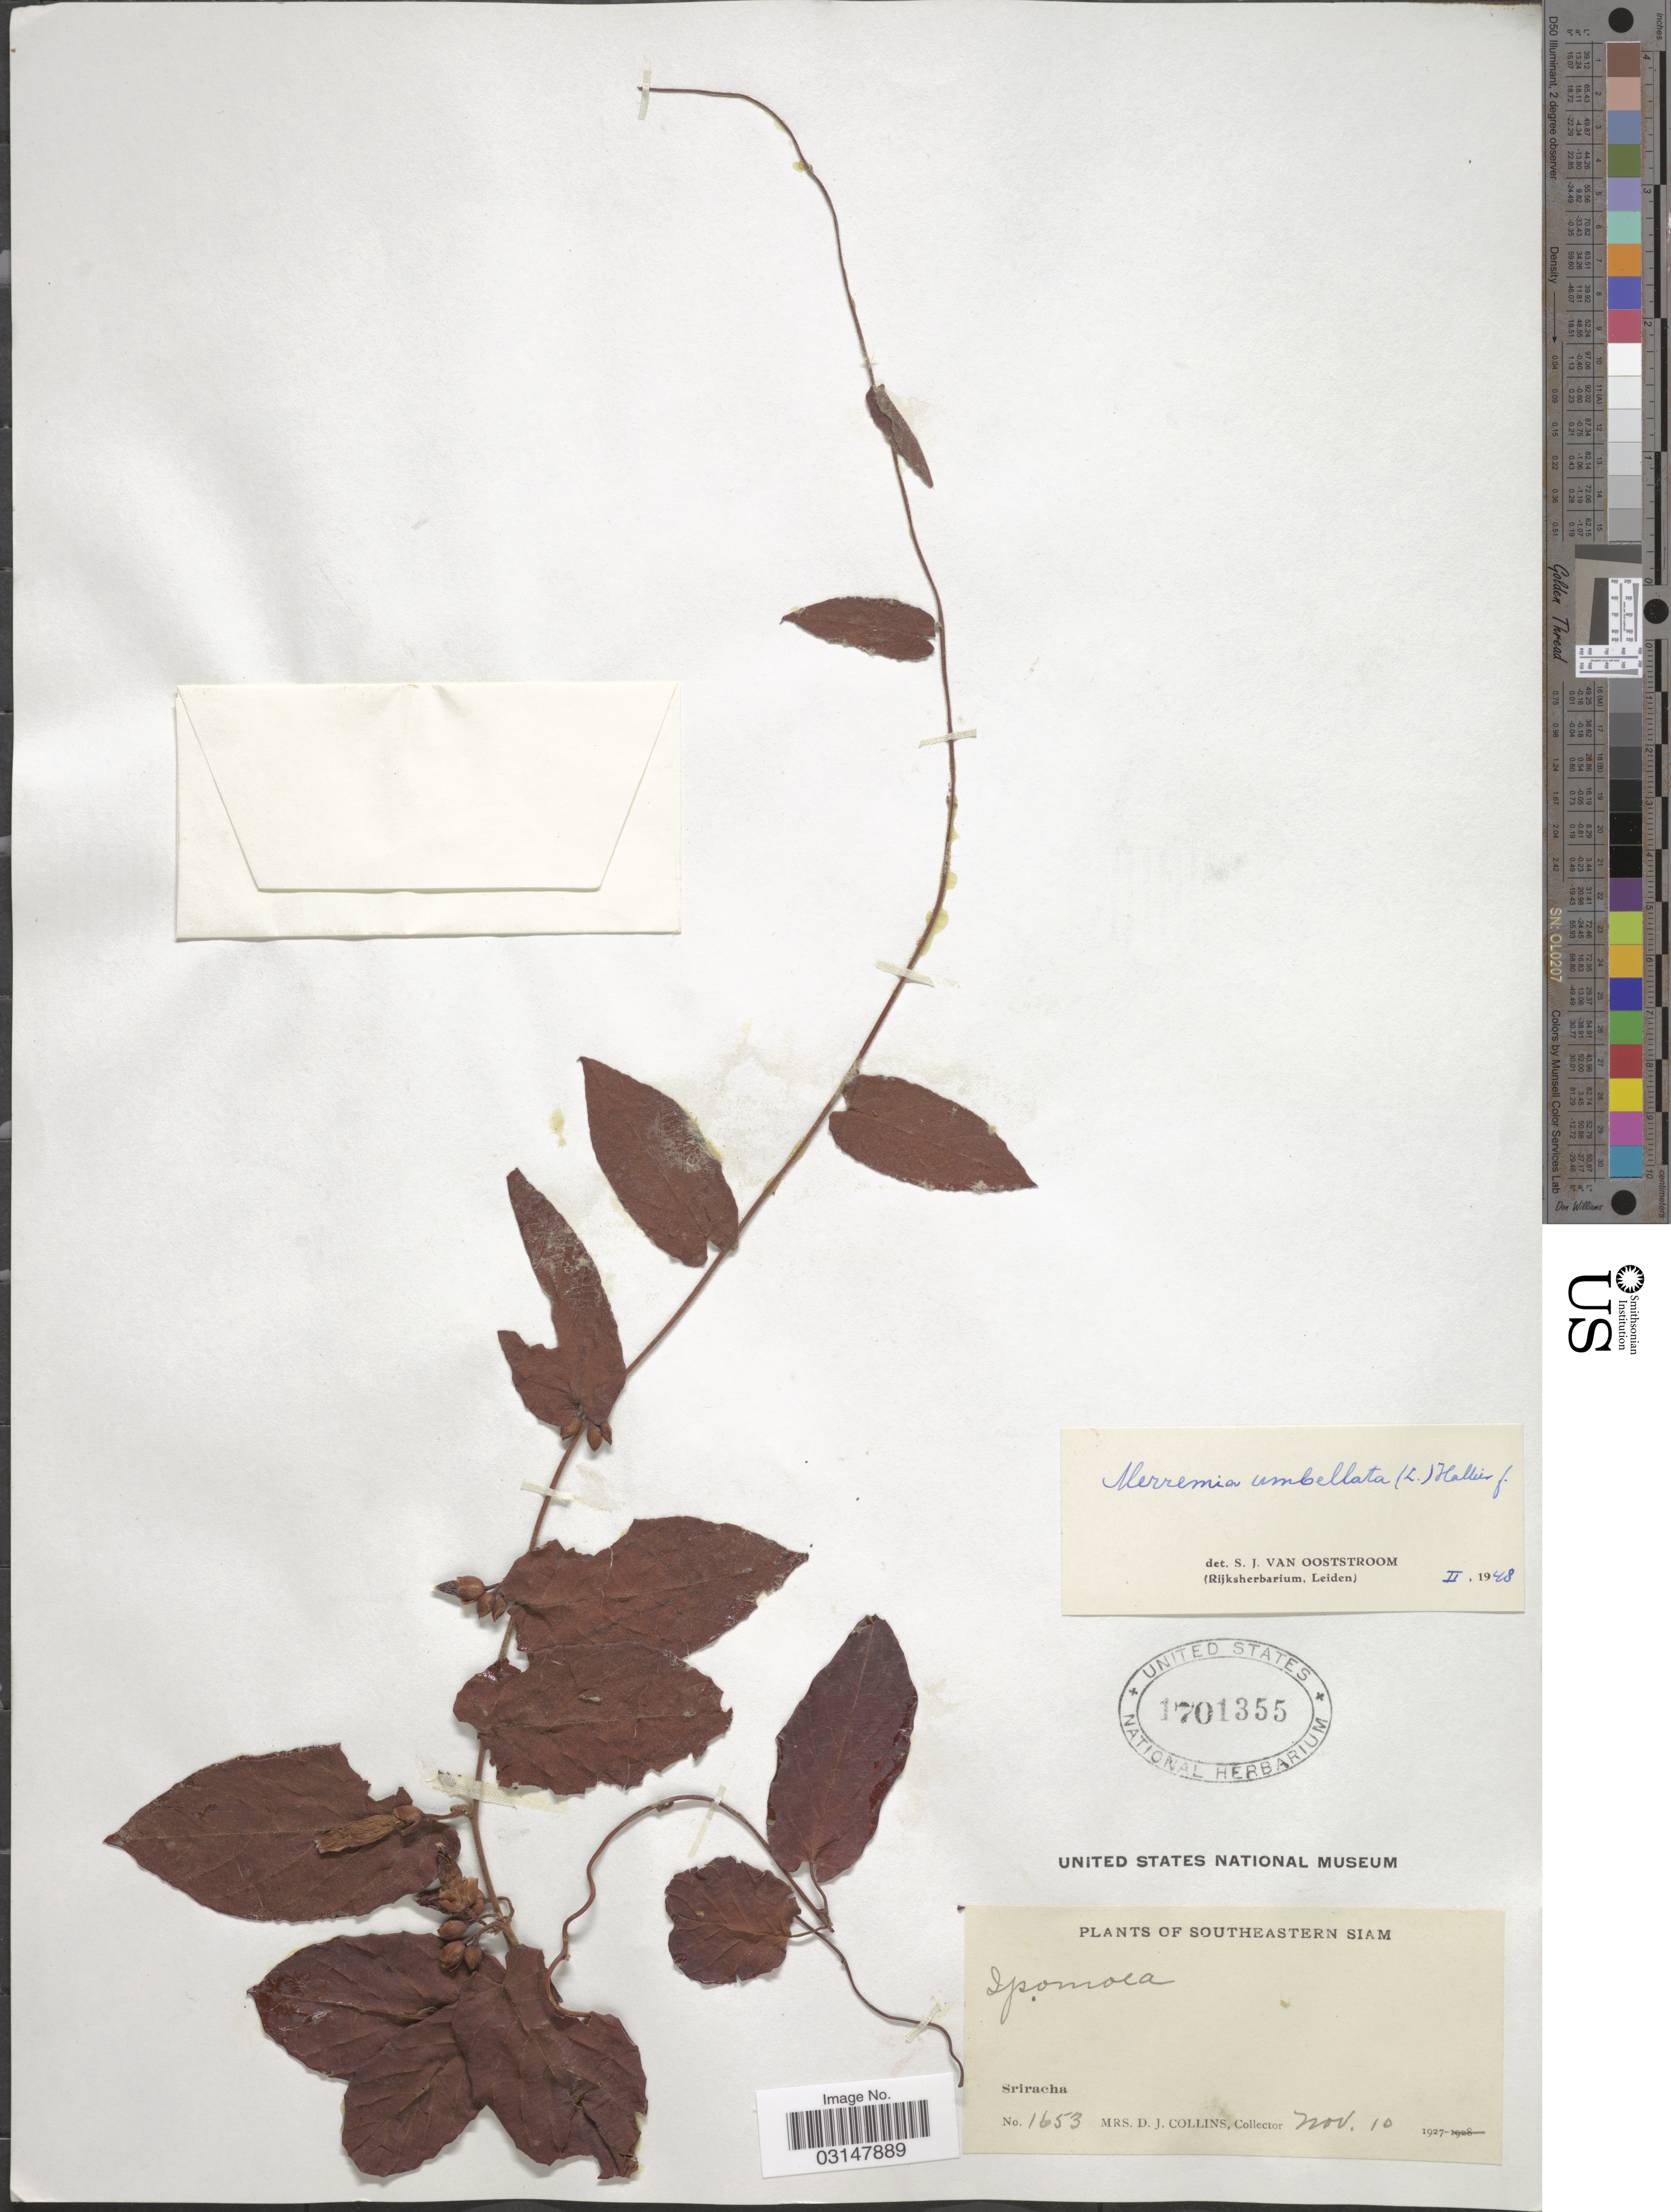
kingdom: Plantae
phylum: Tracheophyta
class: Magnoliopsida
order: Solanales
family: Convolvulaceae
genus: Camonea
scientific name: Camonea pilosa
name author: (Houtt.) A. R. Simões & Staples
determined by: Strong, Mark T., (BOT), Smithsonian Institution - National Museum of Natural History (UNITED STATES)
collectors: Mrs. D. J. Collins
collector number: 1653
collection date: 1927-11-10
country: Thailand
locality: Southeastern Siam. Sriracha.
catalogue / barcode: US 1701355